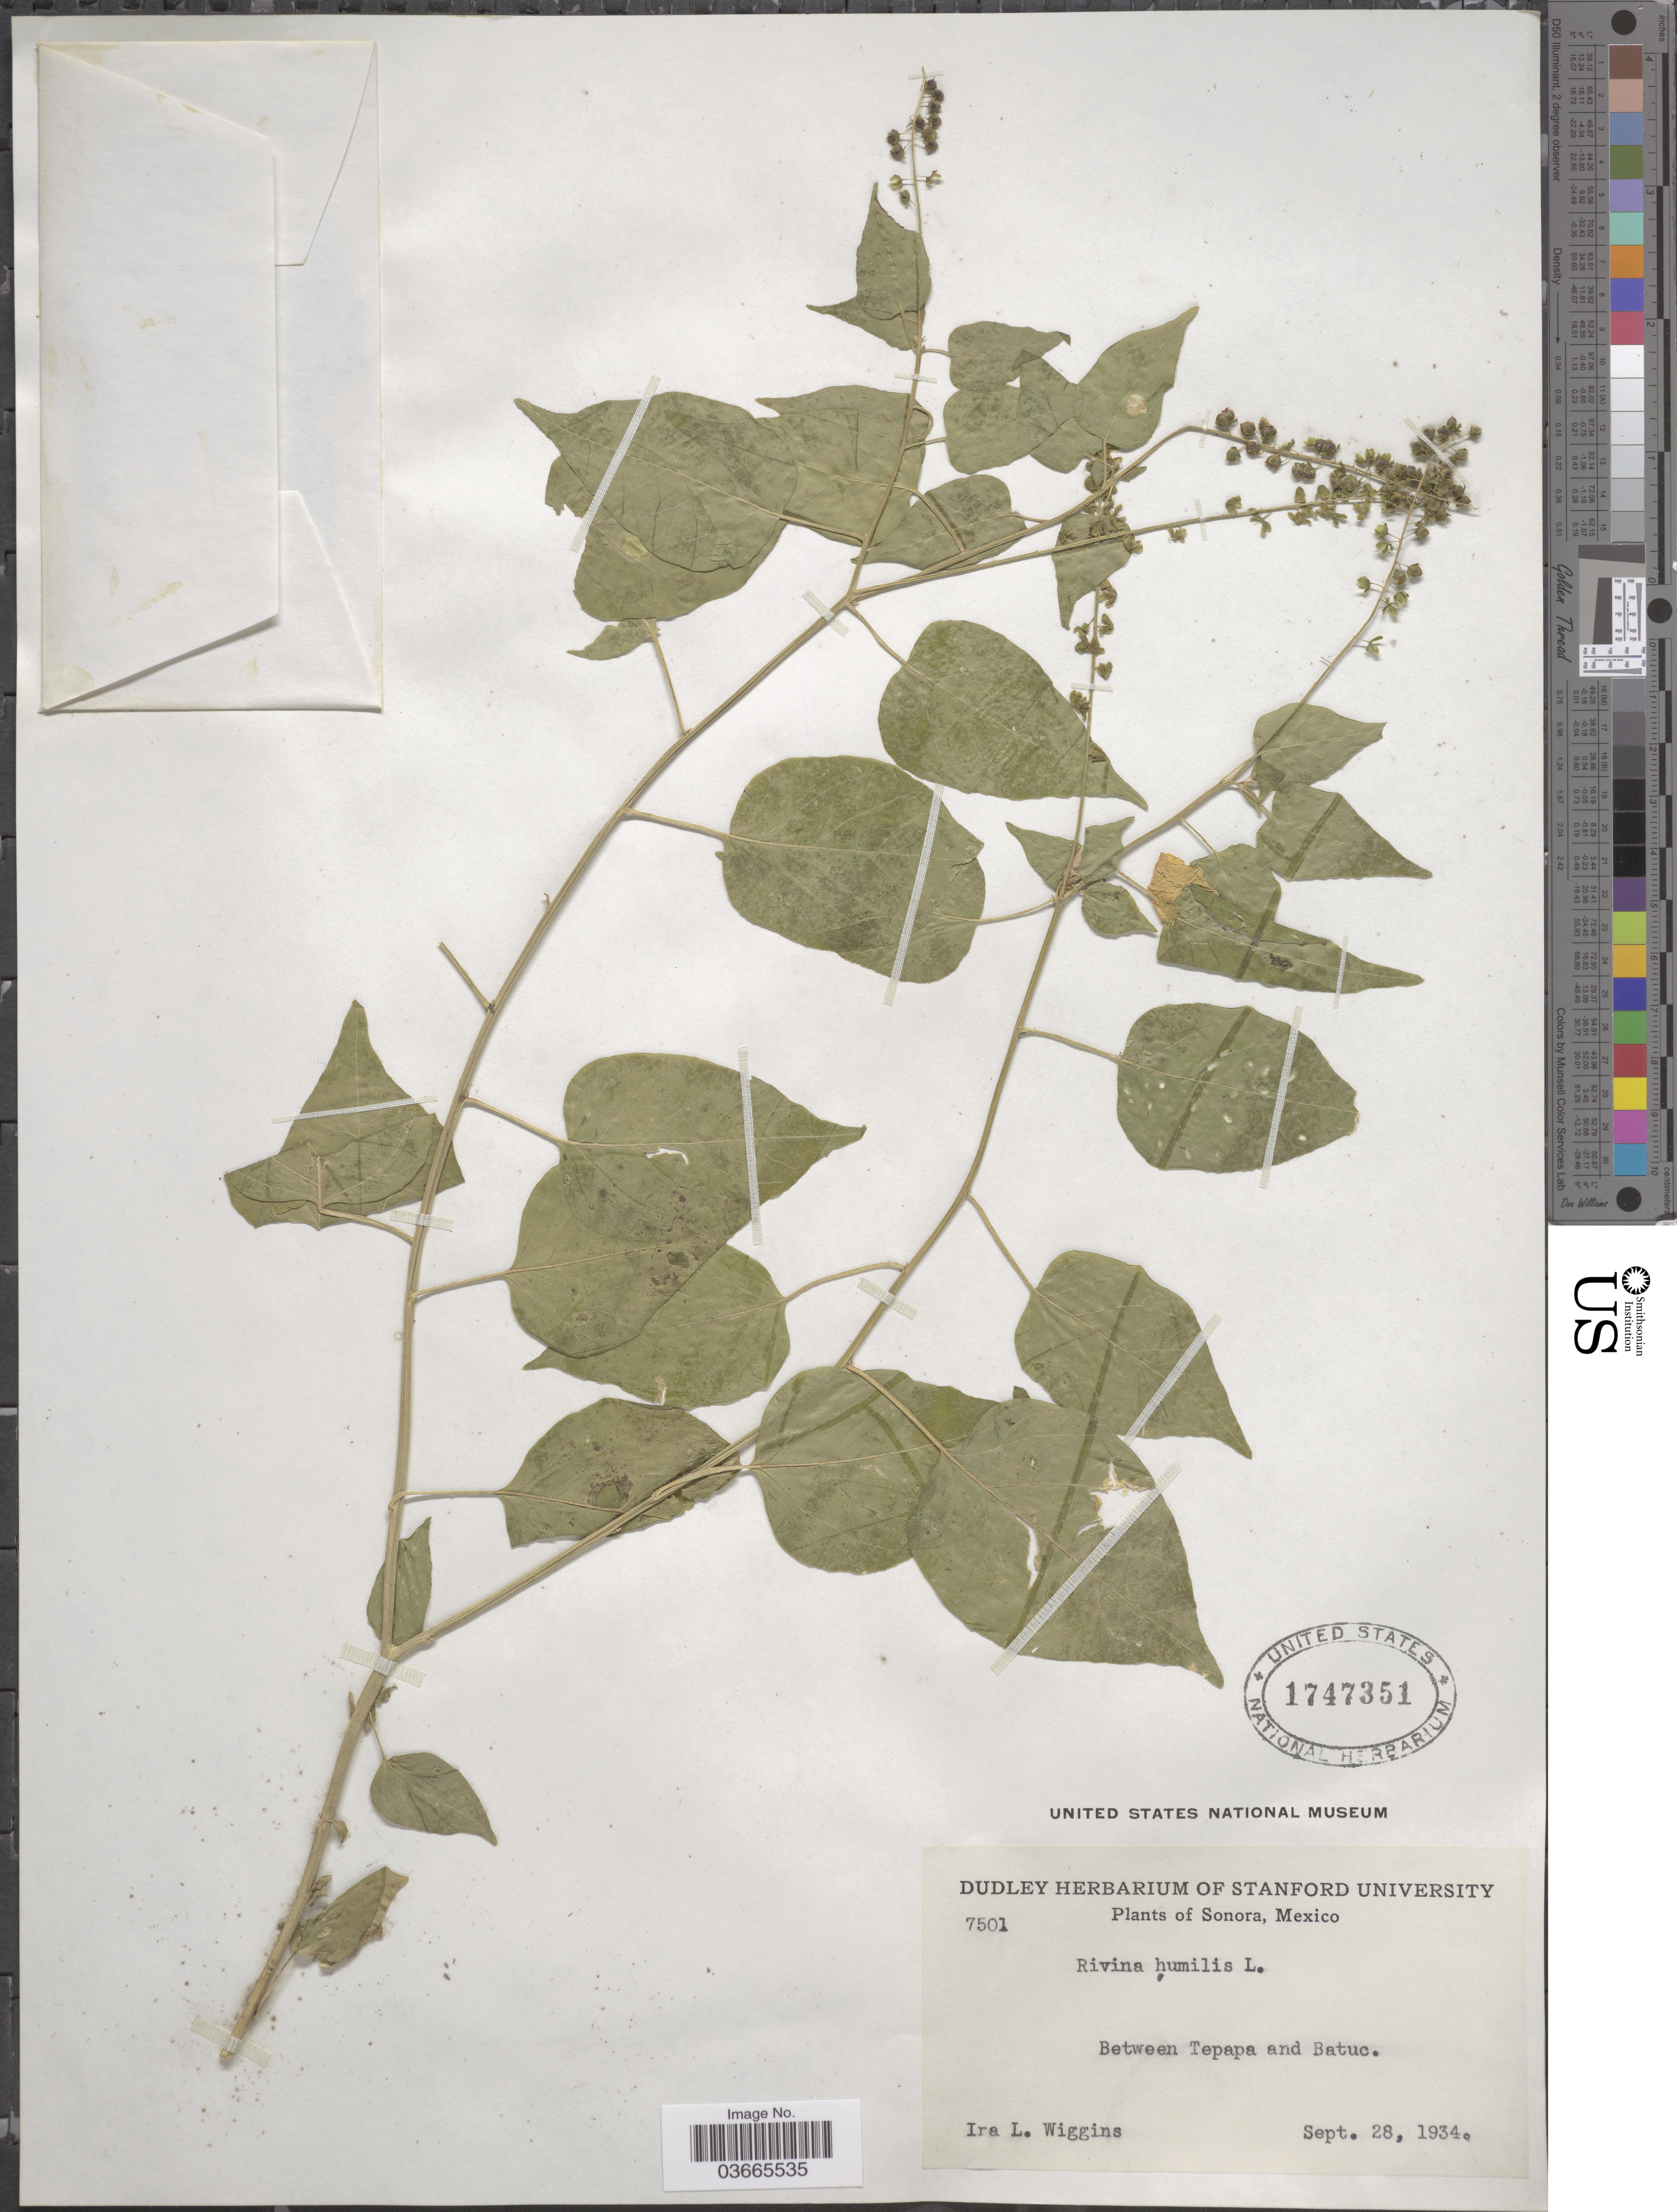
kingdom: Plantae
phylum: Tracheophyta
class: Magnoliopsida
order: Caryophyllales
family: Phytolaccaceae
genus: Rivina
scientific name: Rivina humilis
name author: L.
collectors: I. L. Wiggins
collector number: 7501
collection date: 1934-09-28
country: Mexico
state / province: Sonora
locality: Between Tepapa and Batuc.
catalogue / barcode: US 1747351